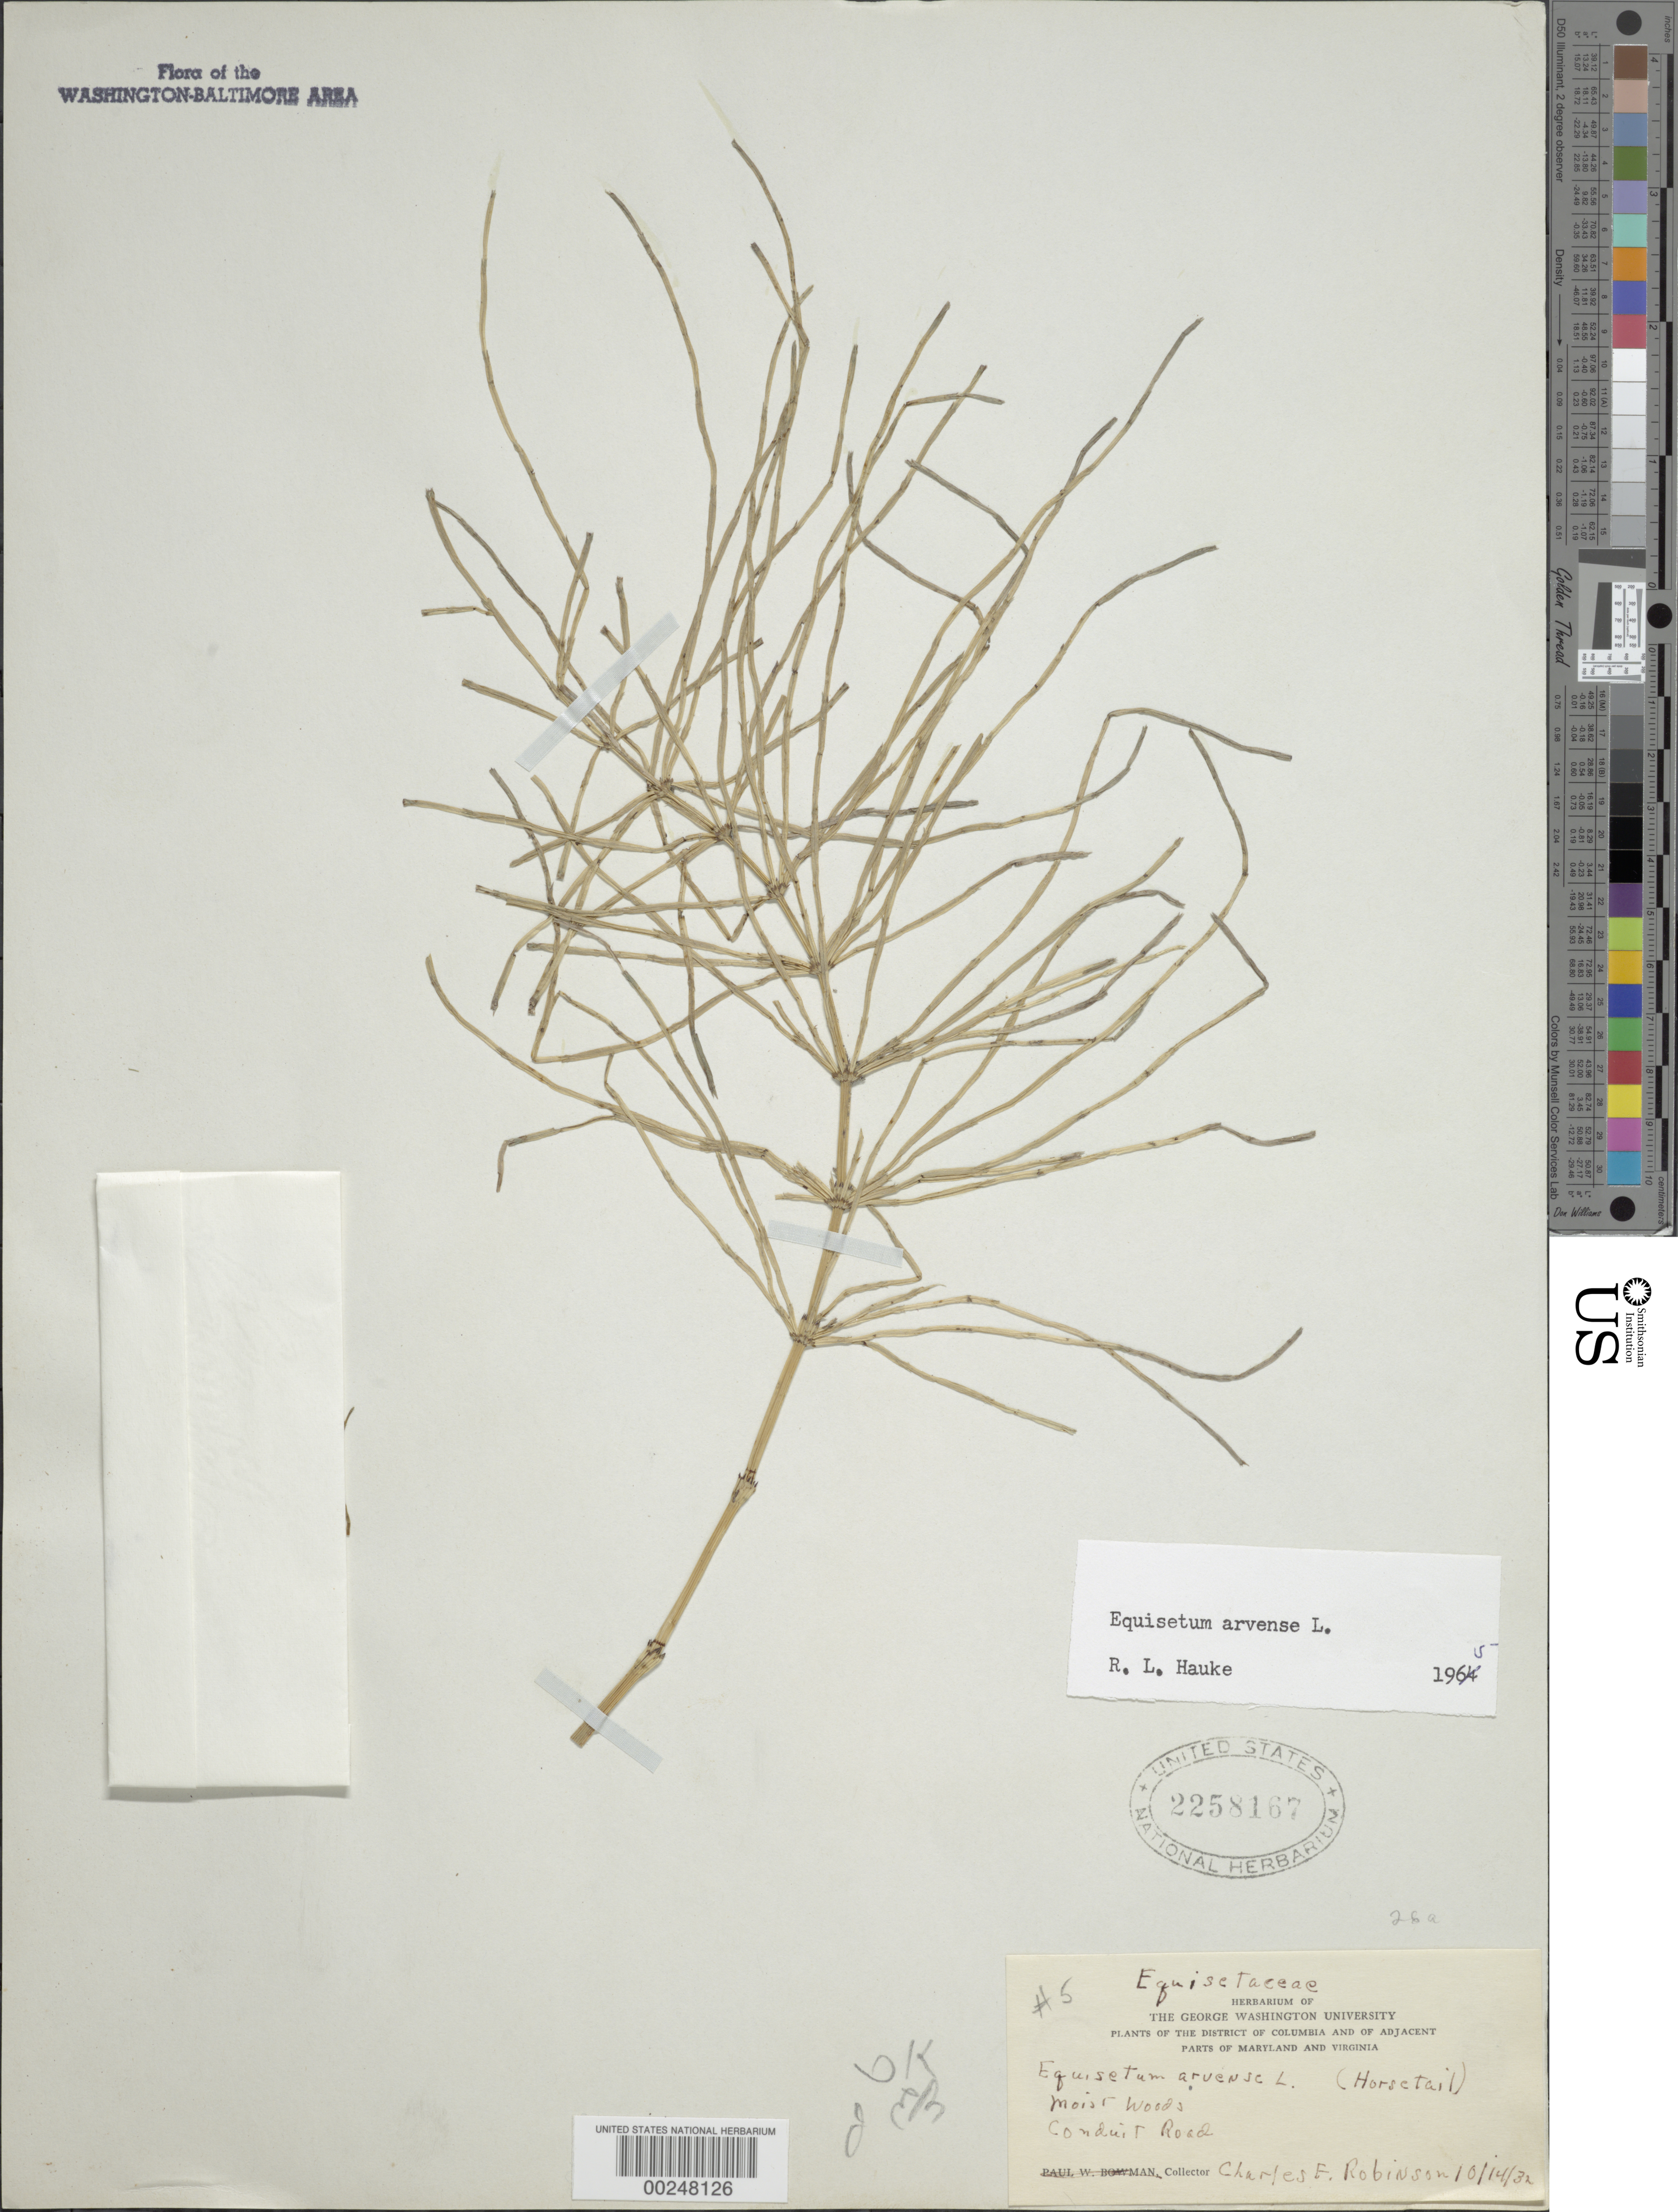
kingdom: Plantae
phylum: Tracheophyta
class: Polypodiopsida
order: Equisetales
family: Equisetaceae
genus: Equisetum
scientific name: Equisetum arvense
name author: L.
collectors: C. F. Robinson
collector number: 5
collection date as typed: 14 Oct 1932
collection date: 1932-10-14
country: United States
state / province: Maryland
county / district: Montgomery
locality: Conduit Road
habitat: Moist woods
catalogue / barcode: US 2258167